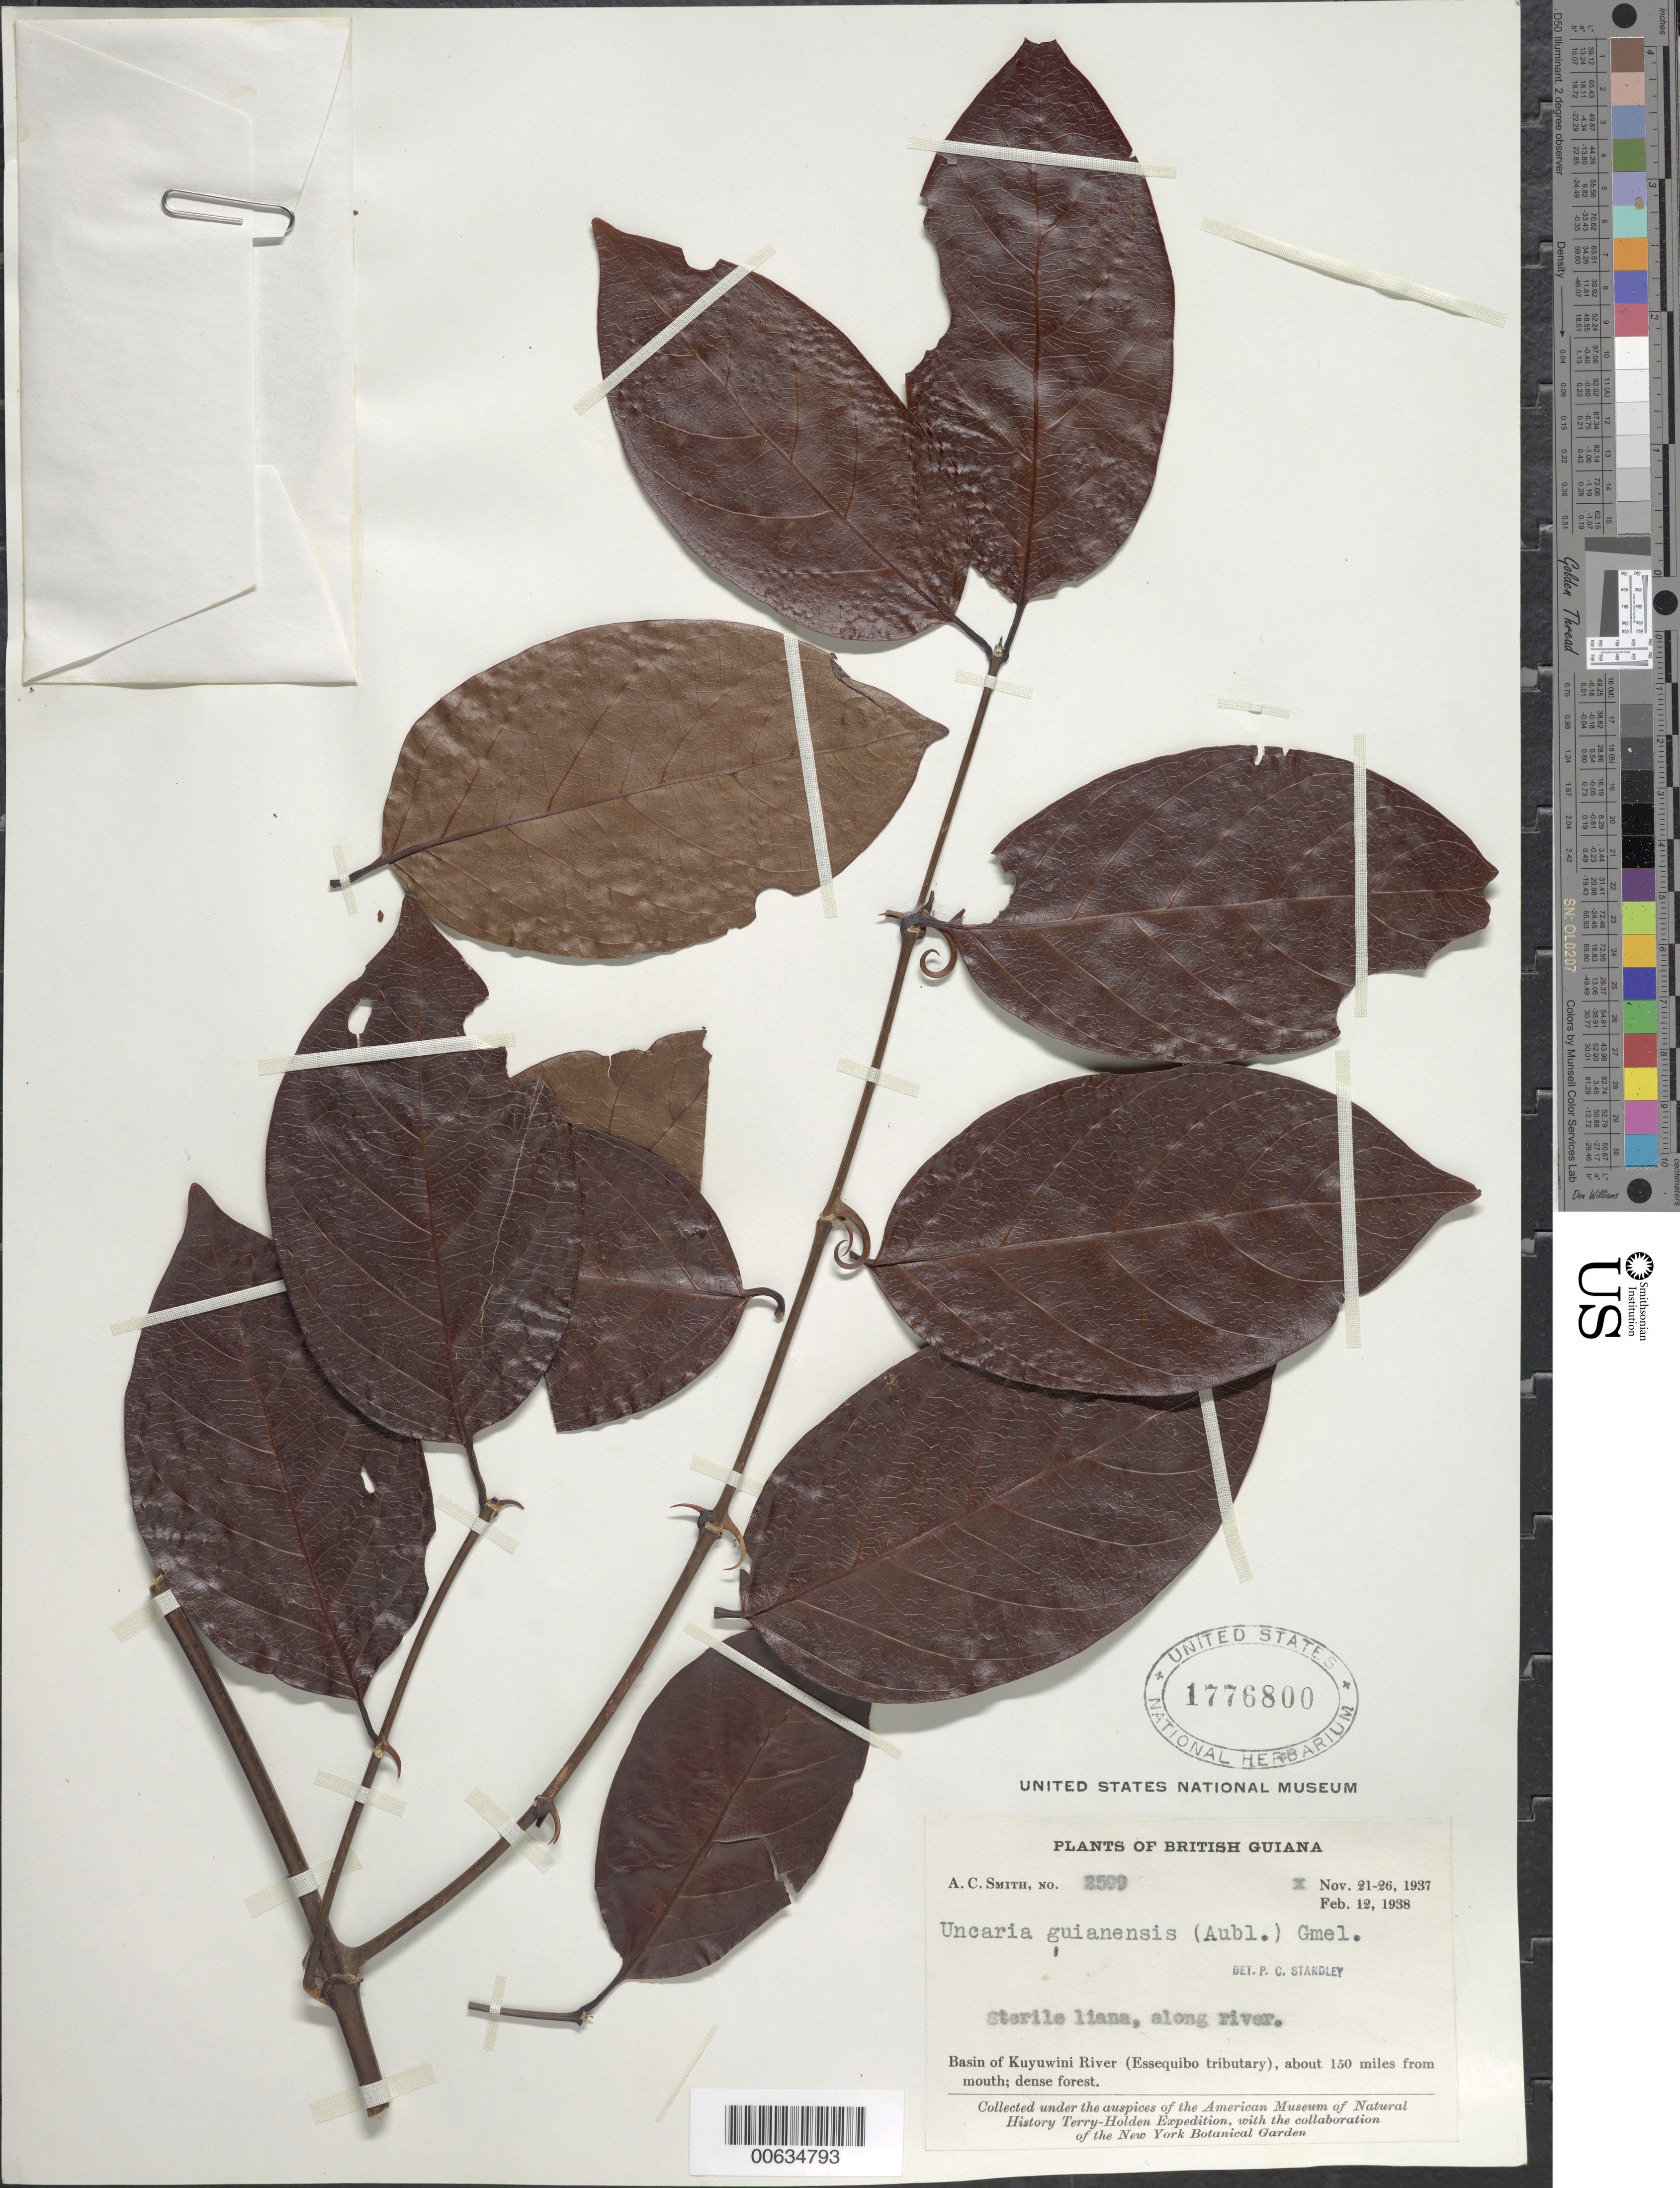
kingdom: Plantae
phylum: Tracheophyta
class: Magnoliopsida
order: Gentianales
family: Rubiaceae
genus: Uncaria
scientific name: Uncaria guianensis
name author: (Aubl.) J.F. Gmel.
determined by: Standley, Paul C.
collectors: A. C. Smith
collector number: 2599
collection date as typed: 21-Nov-37 to 26-Nov-37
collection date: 1937-11-21/1937-11-26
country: Guyana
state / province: U. Takutu-U. Essequibo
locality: Kuyuwini River Basin (Essequibo River tributary), about 150 mi. from mouth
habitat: Dense forest. Along river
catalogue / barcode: US 1776800